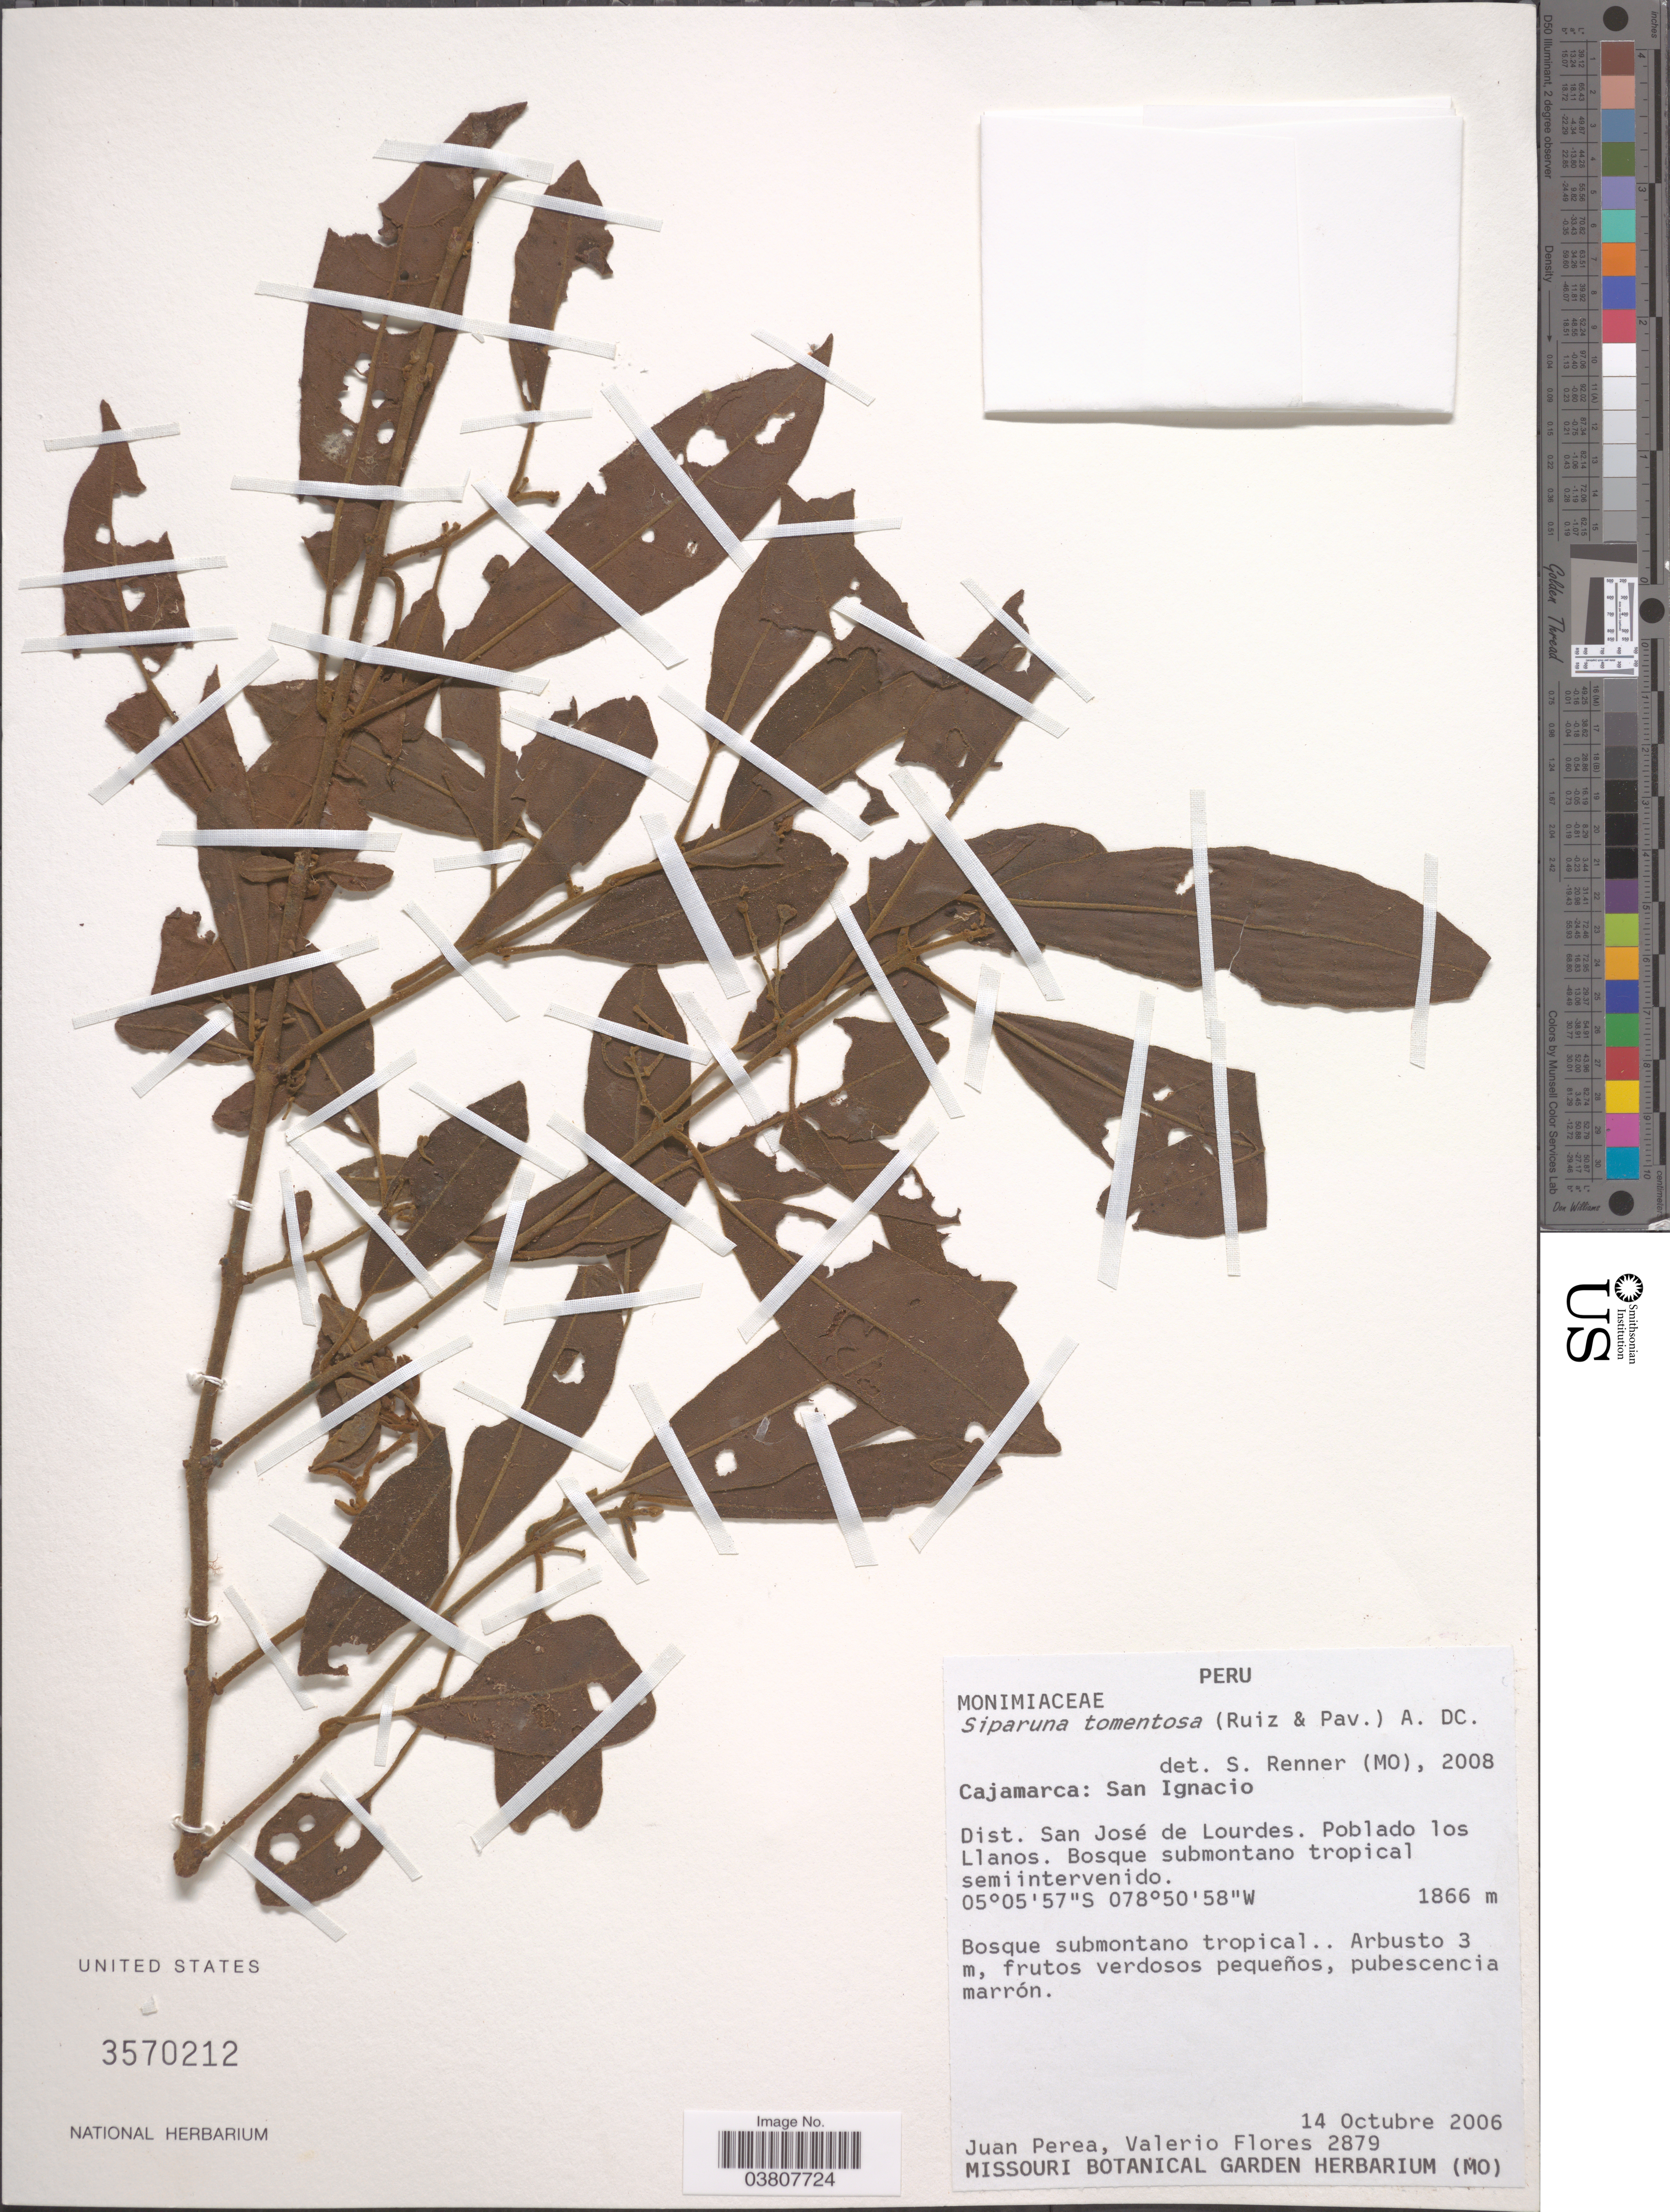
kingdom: Plantae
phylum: Tracheophyta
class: Magnoliopsida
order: Laurales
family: Siparunaceae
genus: Siparuna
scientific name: Siparuna tomentosa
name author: Perkins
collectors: J. Perea & V. Flores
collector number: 2879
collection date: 2006-10-14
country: Peru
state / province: Cajamarca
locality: San Ignacio. Dist. San José de Lourdes. Poblado los Llanos.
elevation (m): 1866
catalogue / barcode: US 3570212